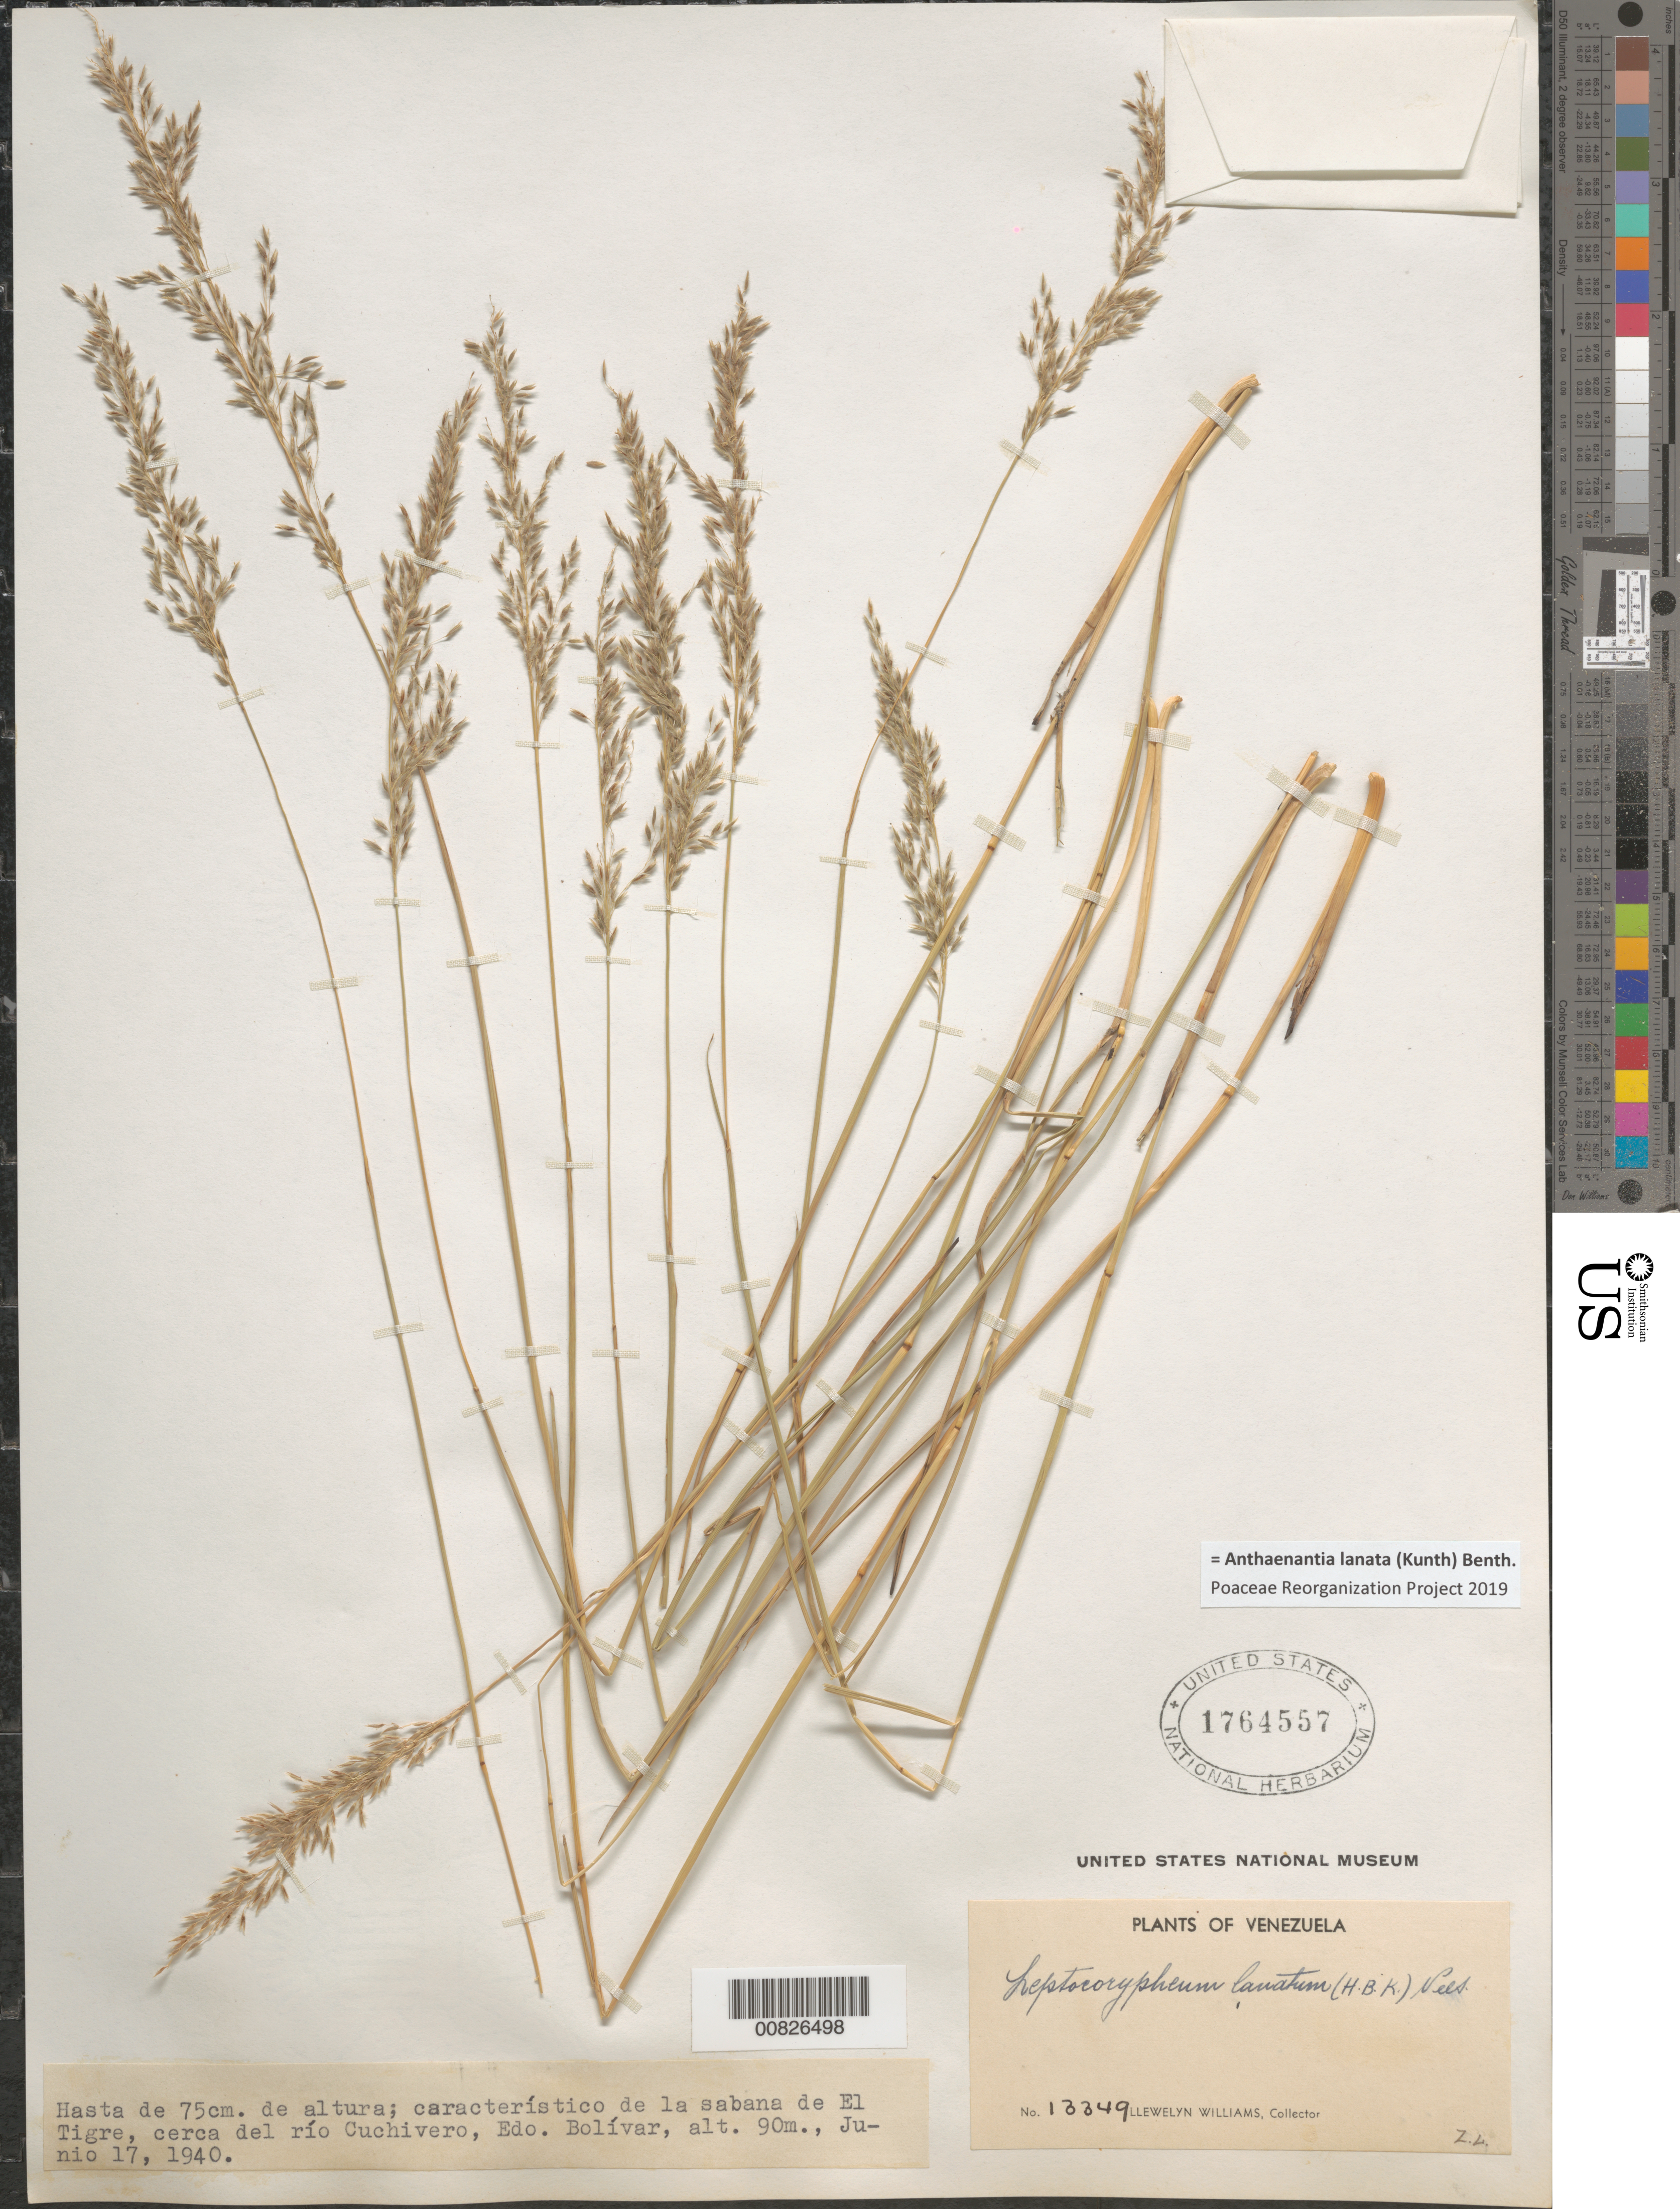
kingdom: Plantae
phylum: Tracheophyta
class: Liliopsida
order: Poales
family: Poaceae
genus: Leptocoryphium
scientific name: Leptocoryphium lanatum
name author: (Kunth) Nees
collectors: Ll. Williams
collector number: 13349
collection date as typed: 17-Jun-40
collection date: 1940-06-17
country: Venezuela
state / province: Bolívar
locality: El Tigre, cerca de El Río Cuchivero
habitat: Savanna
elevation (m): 90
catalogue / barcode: US 1764557